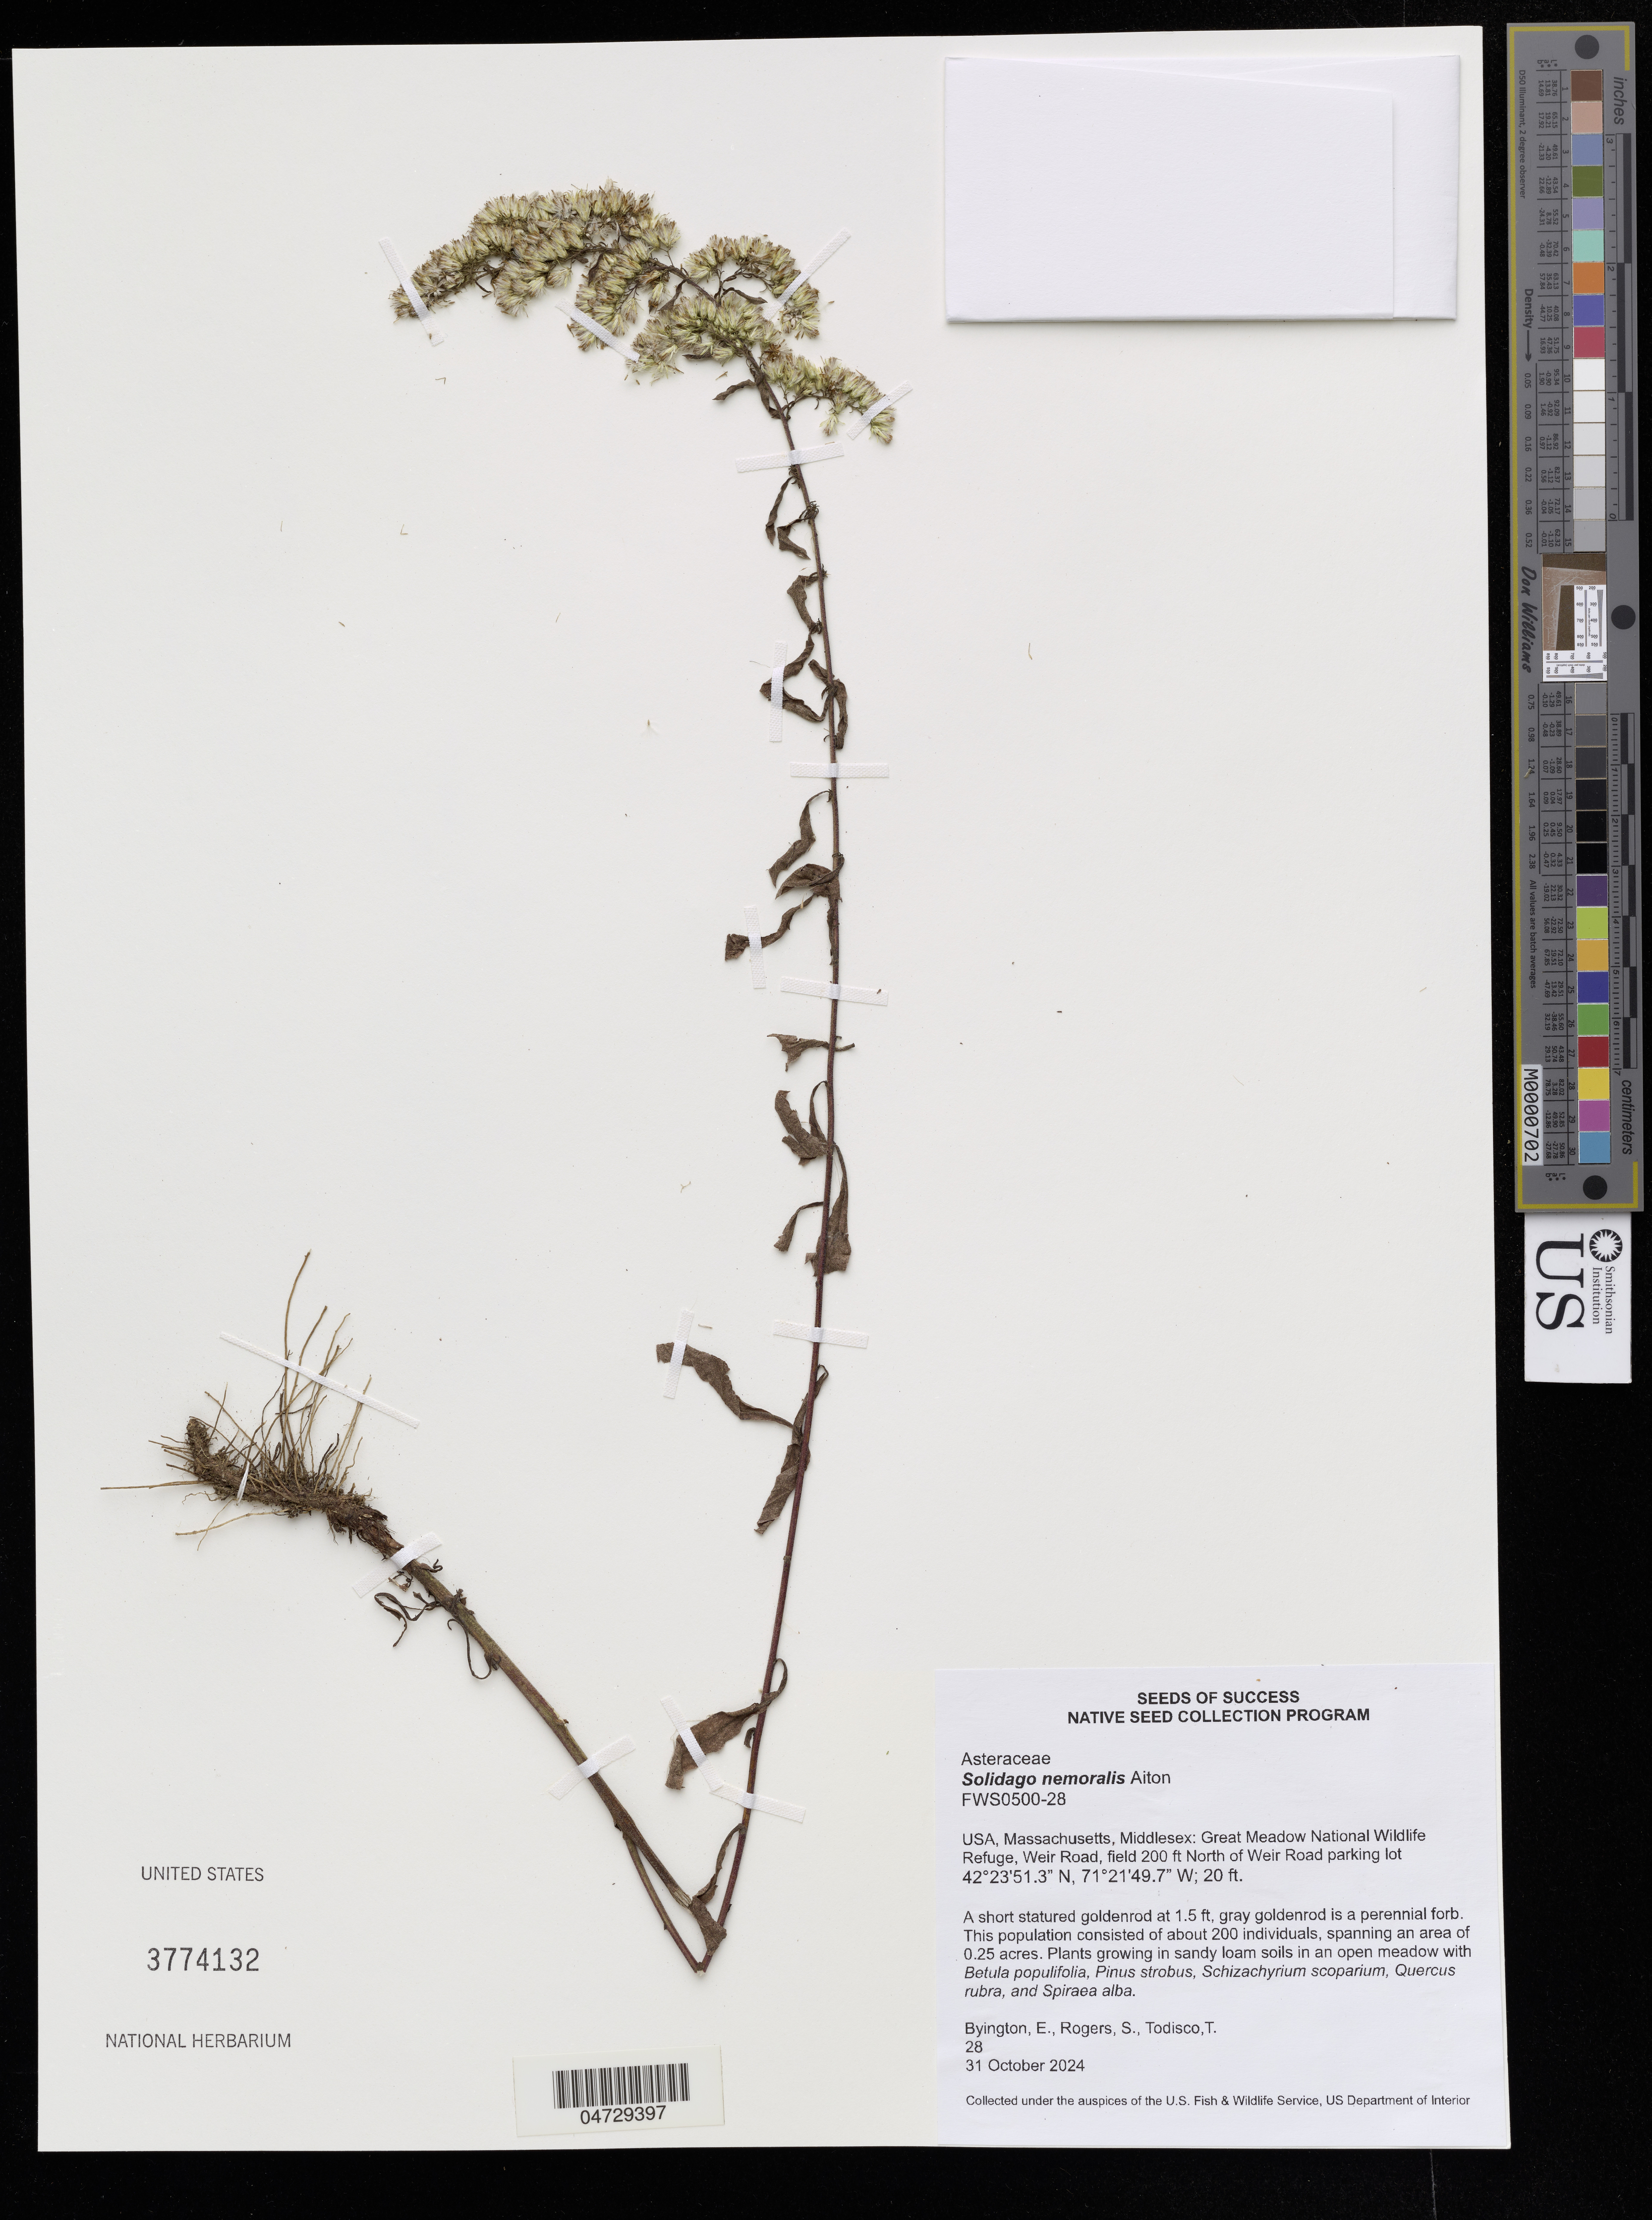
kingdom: Plantae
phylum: Tracheophyta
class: Magnoliopsida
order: Asterales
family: Asteraceae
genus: Solidago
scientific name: Solidago nemoralis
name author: Aiton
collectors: E. Byington, S. Rogers & T. Todisco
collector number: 28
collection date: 2024-10-31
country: United States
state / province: Massachusetts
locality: Middlesex: Great Meadow National Wildlife Refuge, Weir Road, field 200 ft North of Weir Road parking lot.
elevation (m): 6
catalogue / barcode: US 3774132